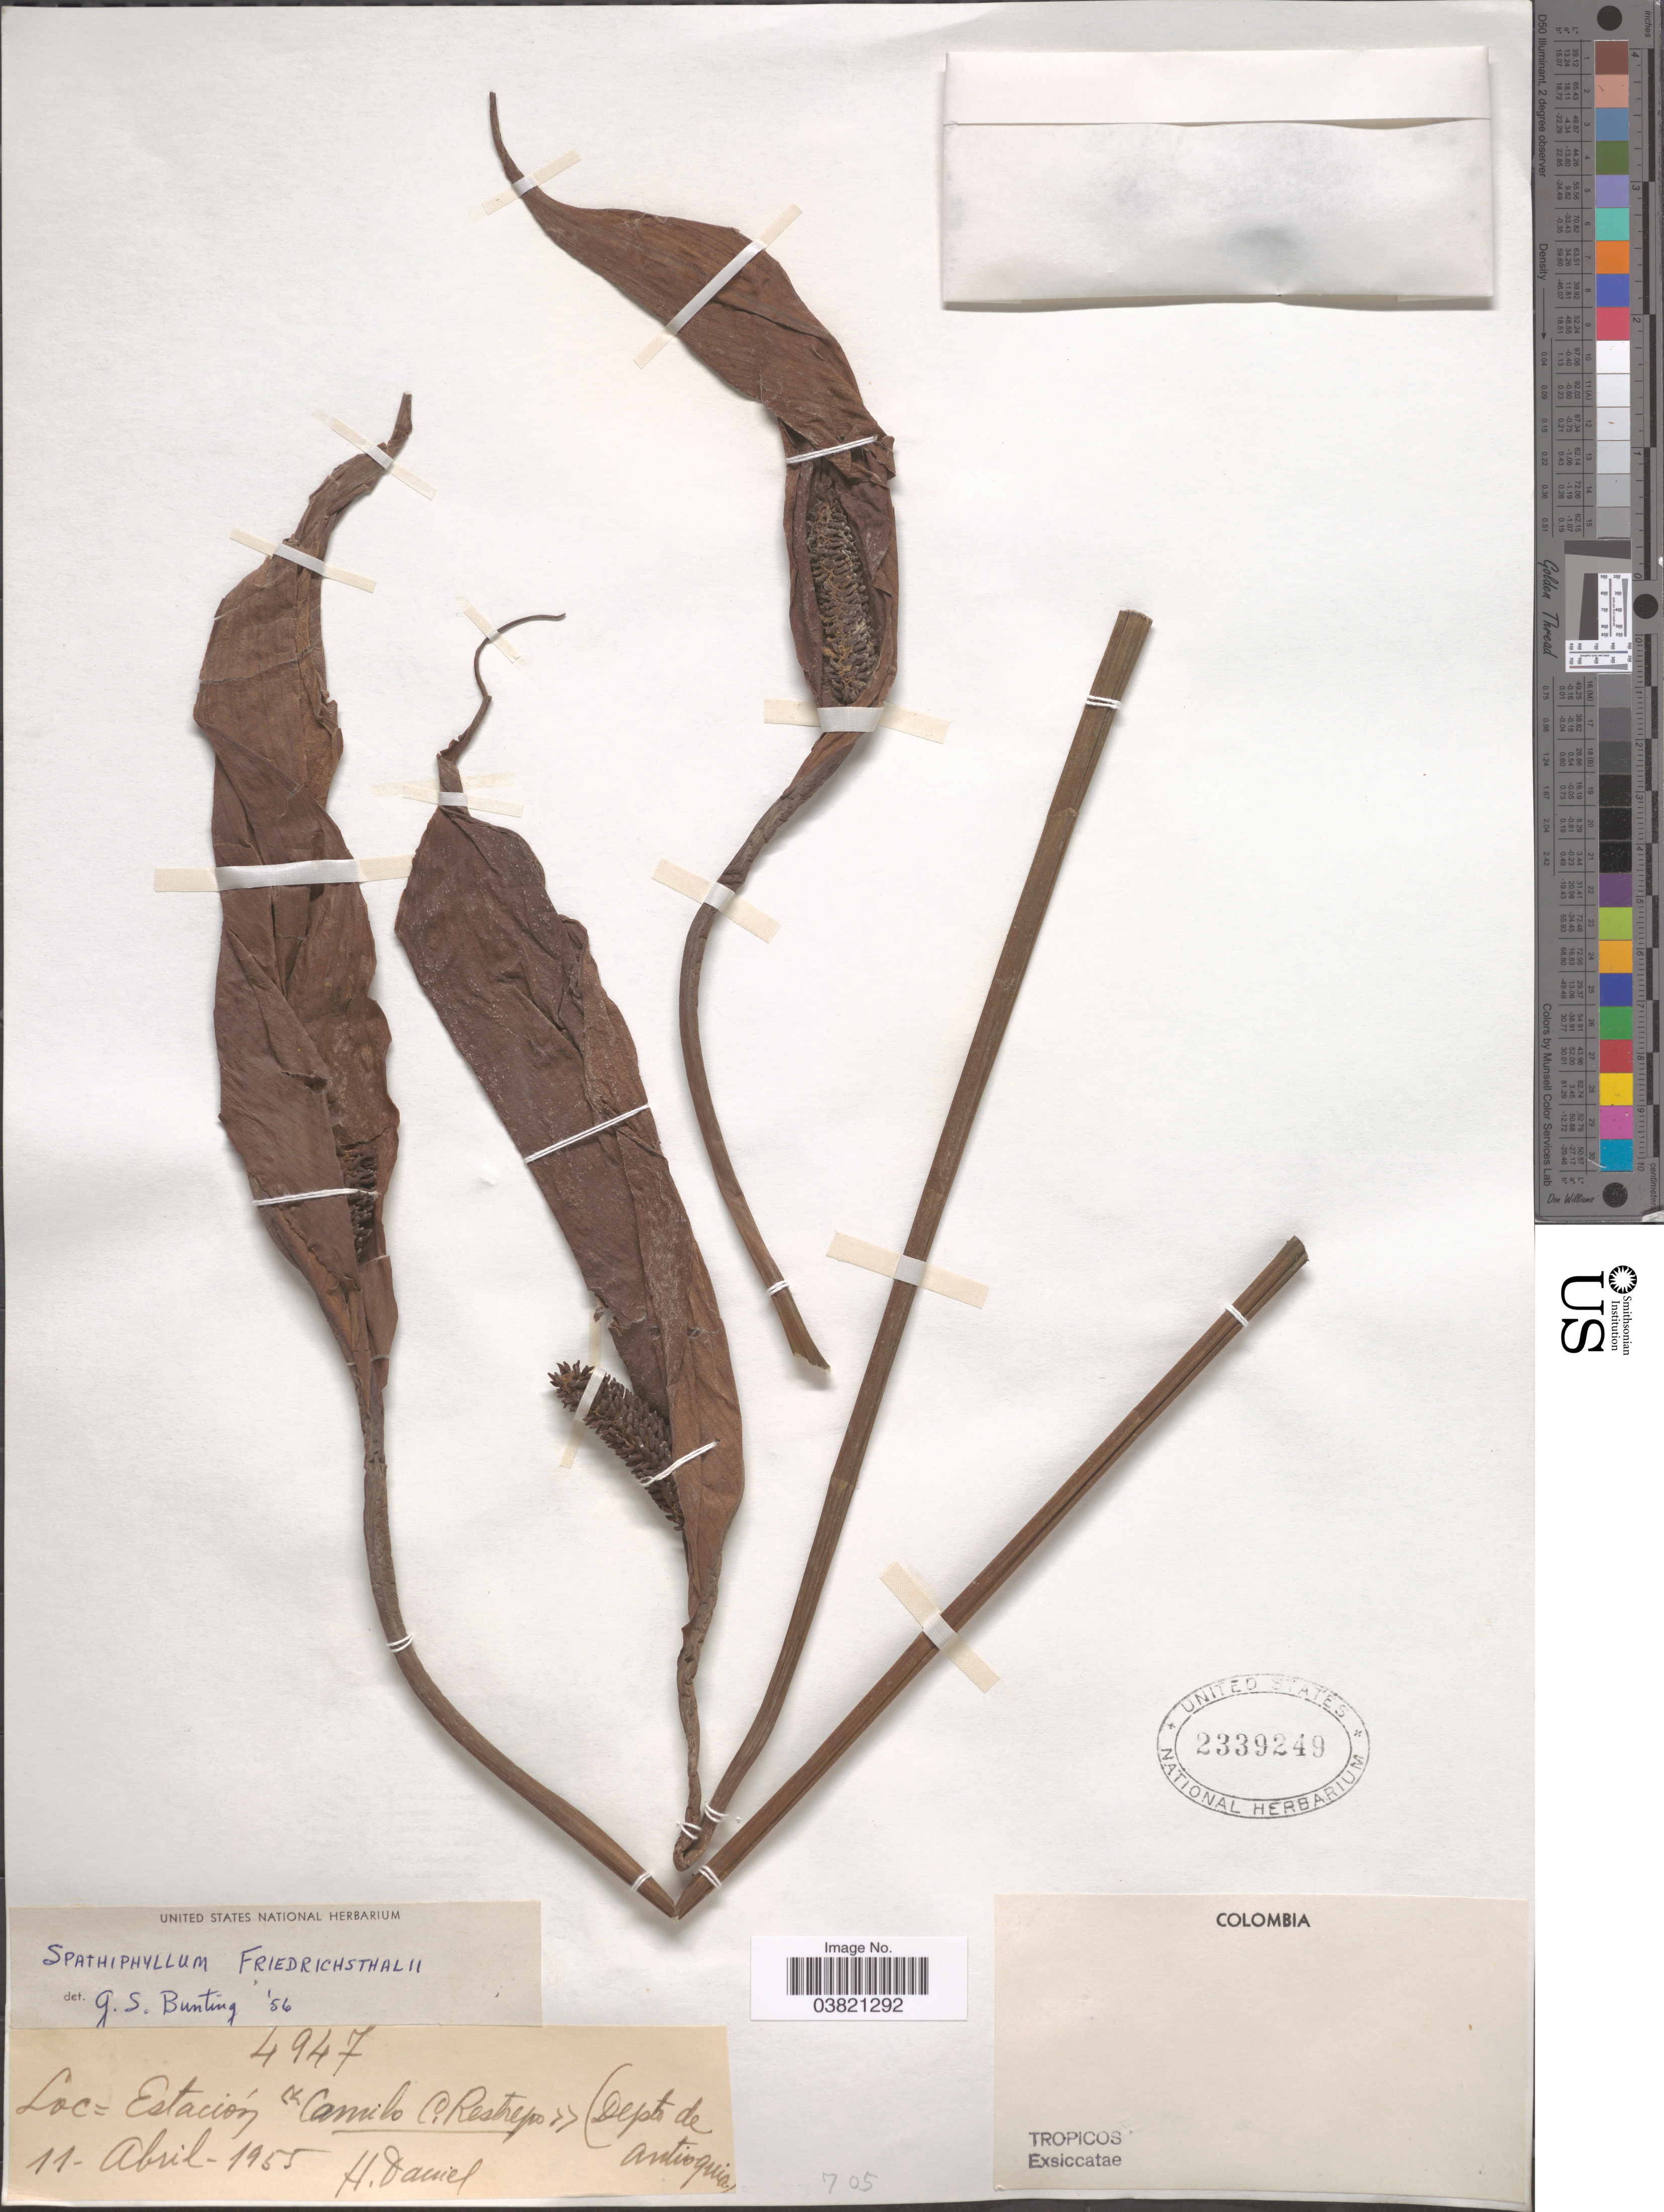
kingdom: Plantae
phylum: Tracheophyta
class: Liliopsida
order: Alismatales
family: Araceae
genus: Spathiphyllum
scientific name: Spathiphyllum friedrichsthalii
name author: Schott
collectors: H. Daniel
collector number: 4947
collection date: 1955-04-11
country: Colombia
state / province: Antioquia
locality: Estación << Camilo C. Restrepo>> (Depto de Antioquia).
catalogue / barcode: US 2339249